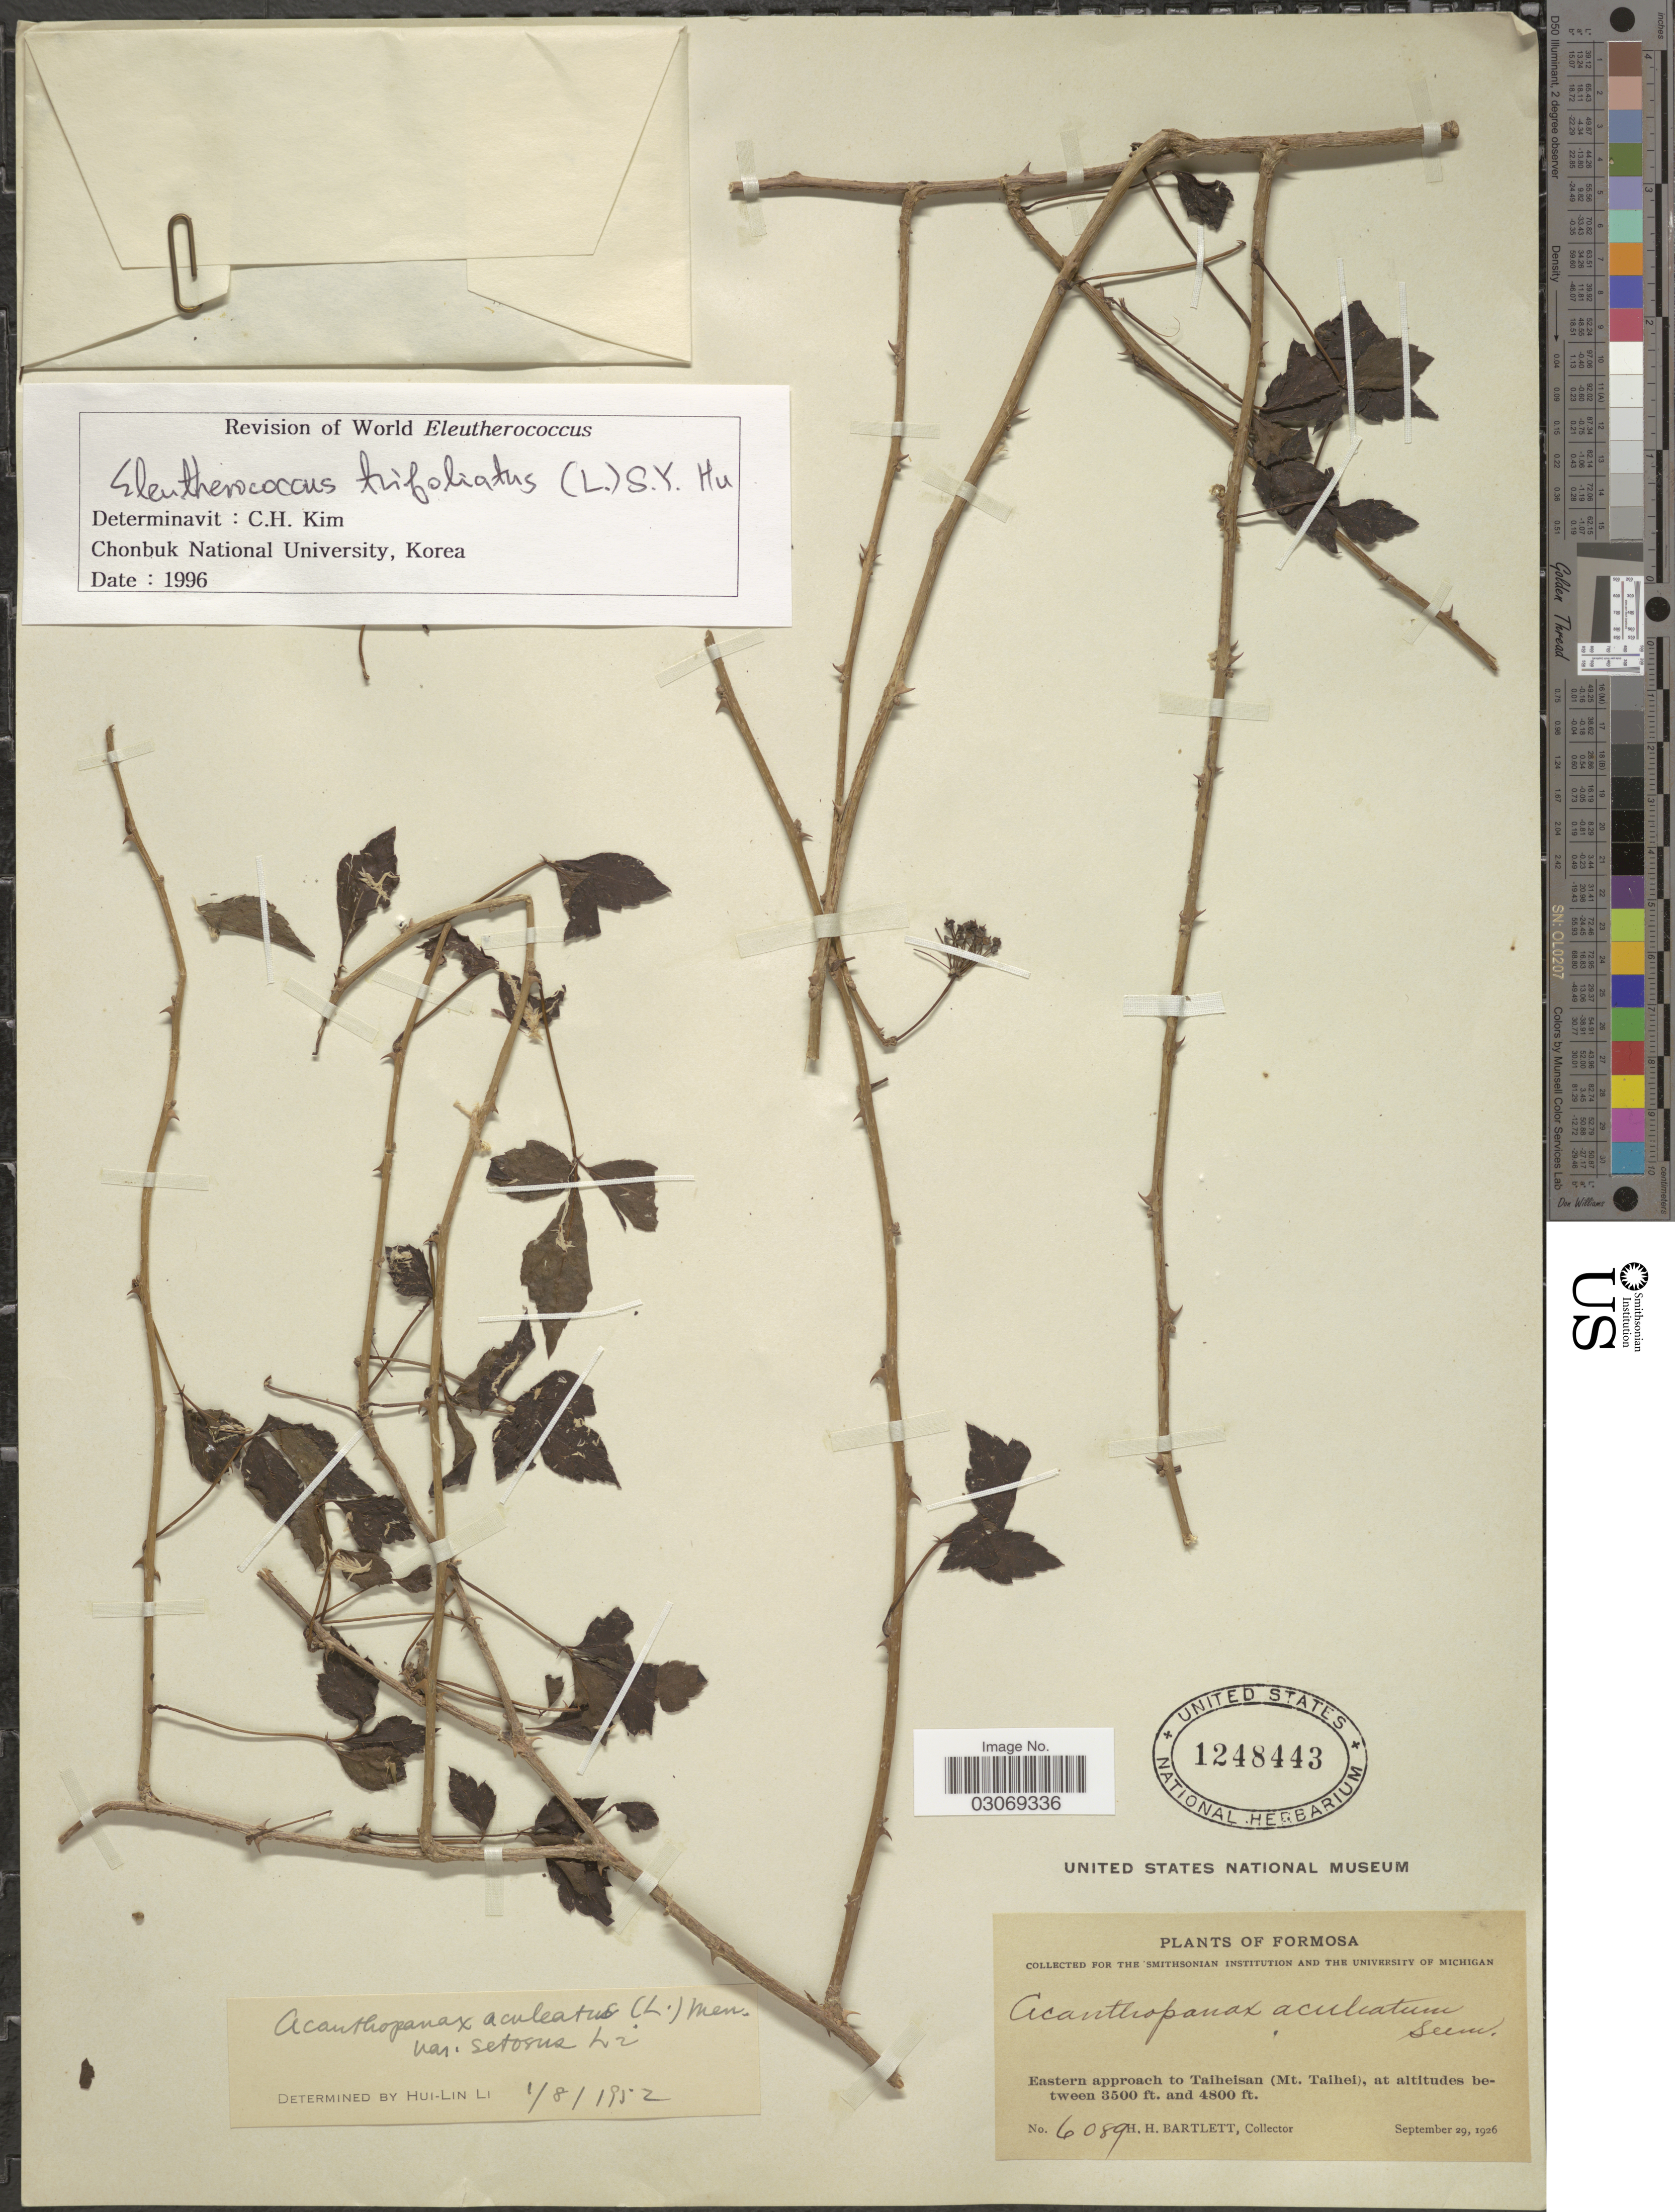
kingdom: Plantae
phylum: Tracheophyta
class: Magnoliopsida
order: Apiales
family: Araliaceae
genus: Eleutherococcus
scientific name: Eleutherococcus trifoliatus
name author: (L.) S.Y. Hu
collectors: H. H. Bartlett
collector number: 6089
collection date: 1926-09-29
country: Taiwan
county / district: Yilan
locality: Eastern approach to Taiheisan (Mt. Taihei).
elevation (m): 1067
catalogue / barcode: US 1248443